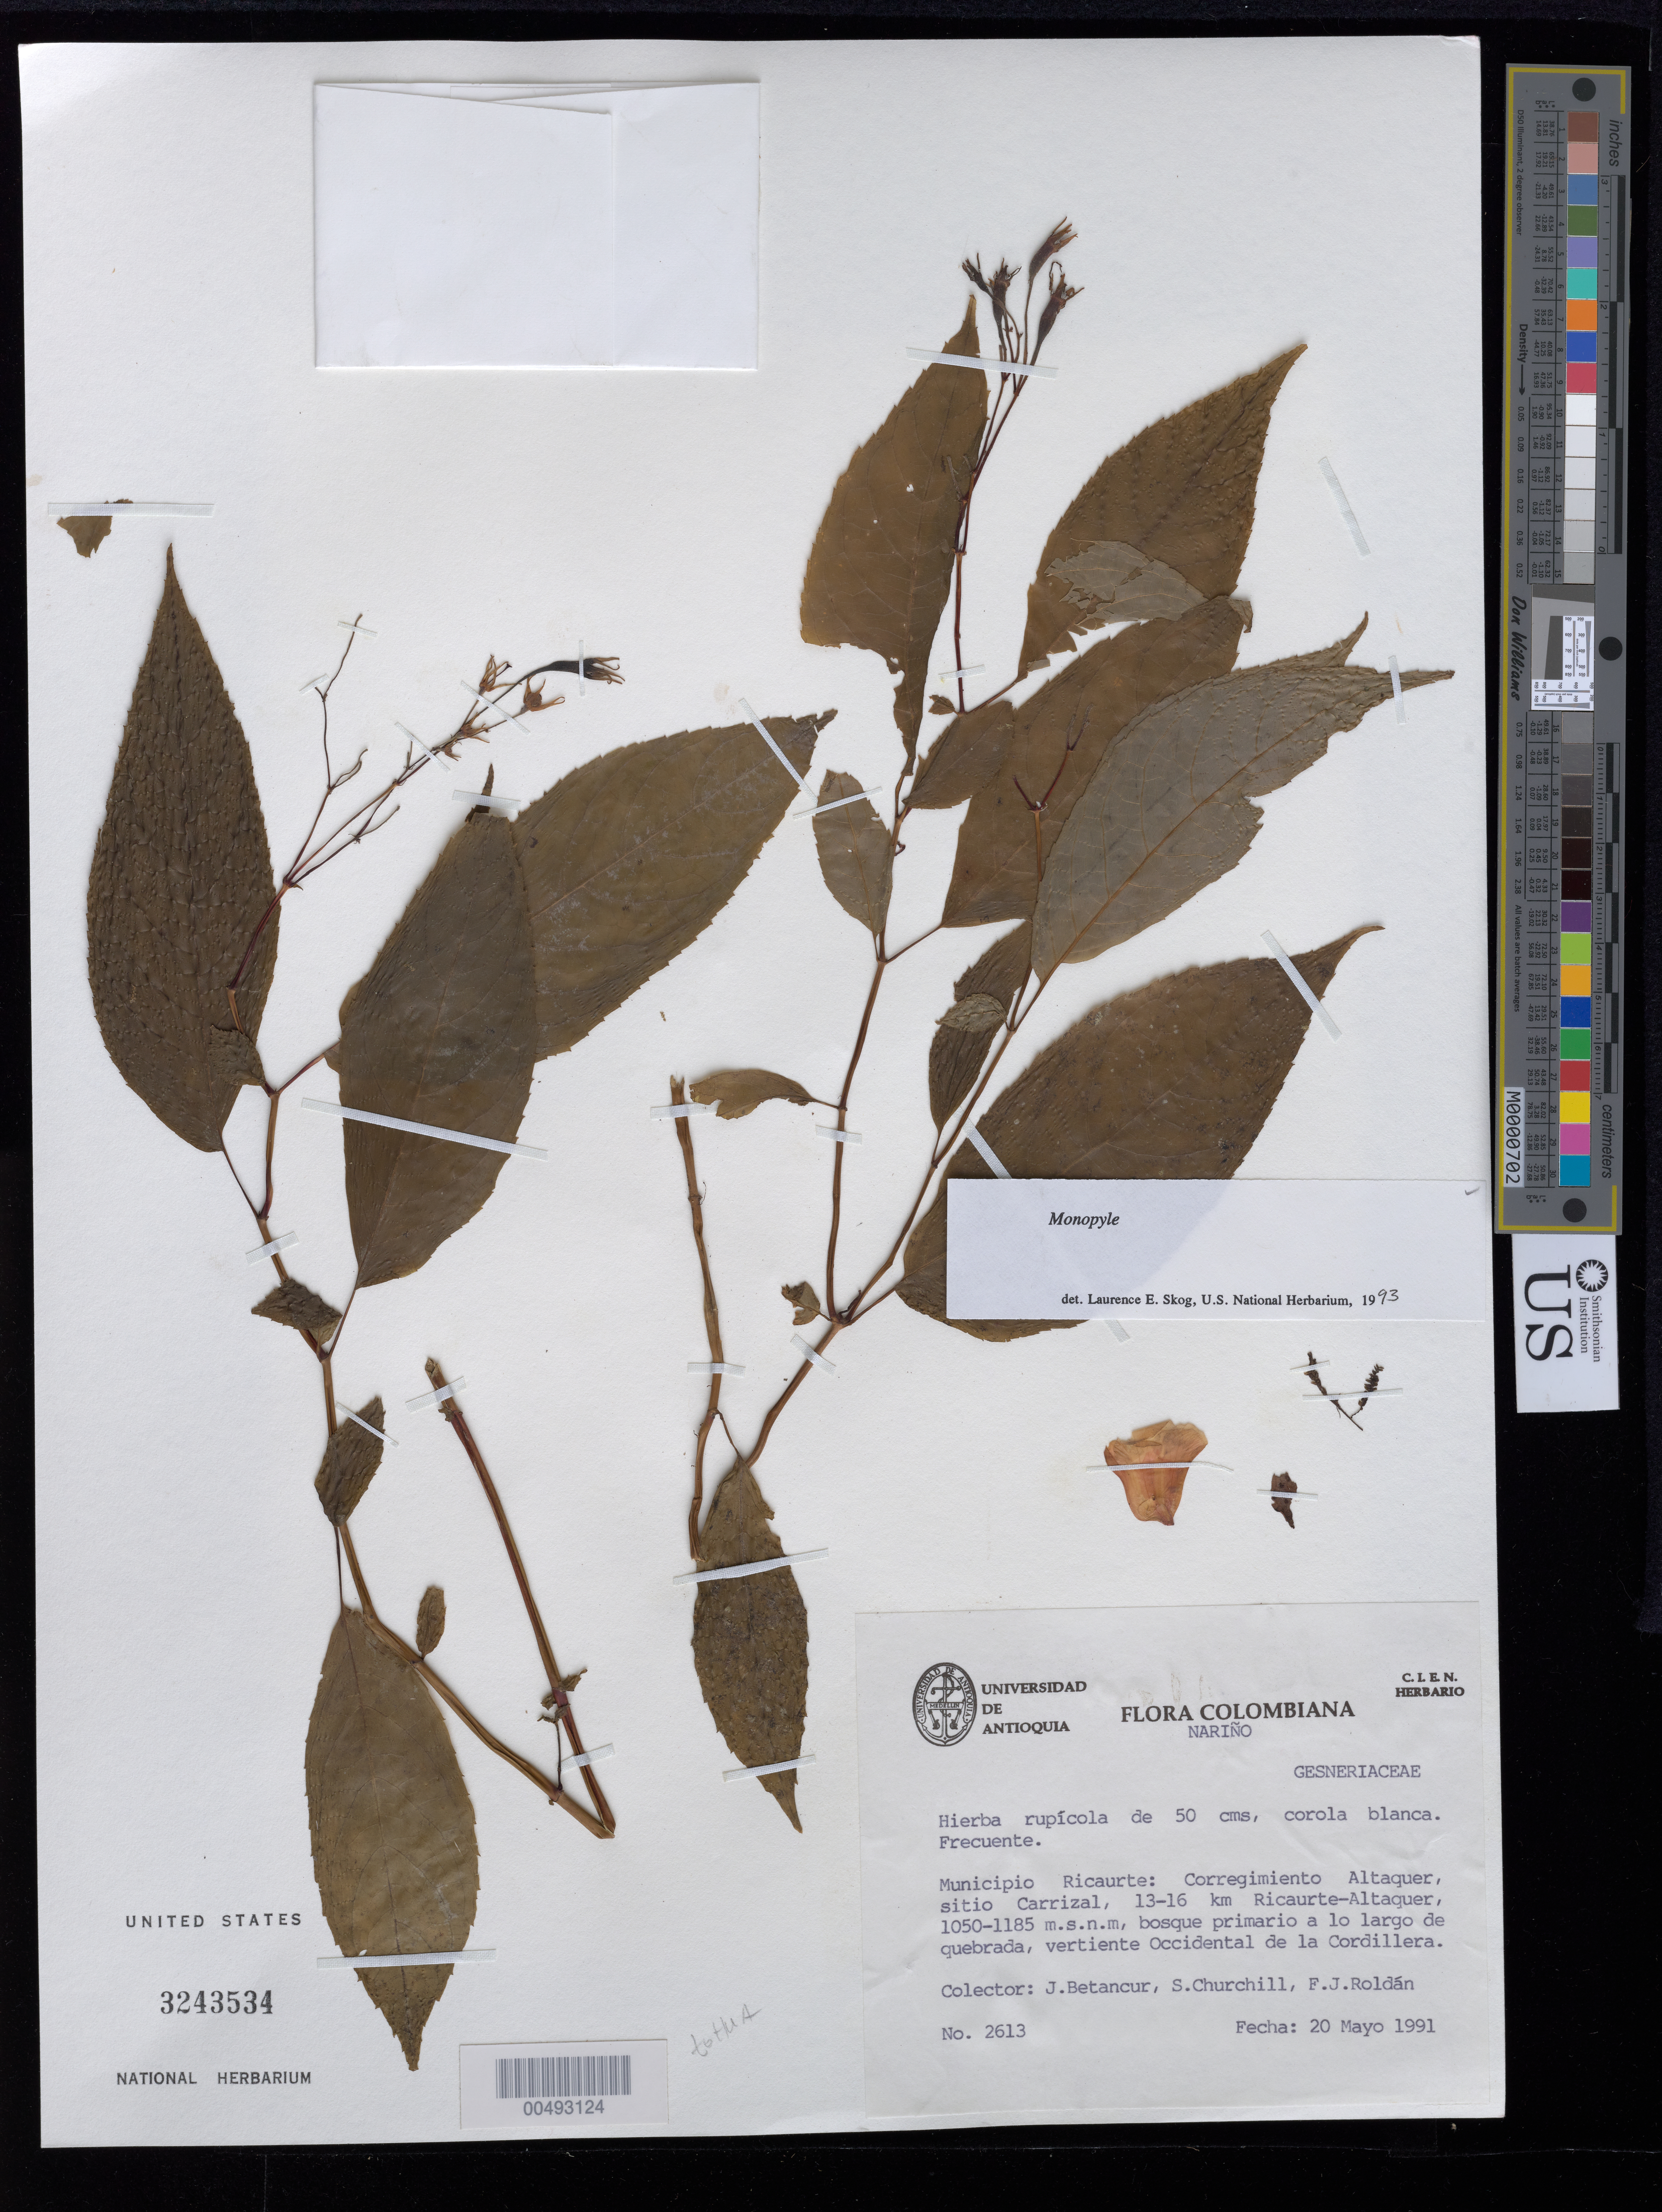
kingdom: Plantae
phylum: Tracheophyta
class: Magnoliopsida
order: Lamiales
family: Gesneriaceae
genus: Monopyle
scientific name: Monopyle sp.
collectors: J. C. Betancur, S. Churchill & F. J. Roldán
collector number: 2613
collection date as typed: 20 May 1991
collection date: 1991-05-20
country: Colombia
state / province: Nariño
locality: Mpio. Ricaurte, correg. Altaquer, sitio Carriza, 13-16 km Ricaurte-Altaquer, 1050-1185 m.s.n.m.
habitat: bosque primario a lo largo de quebrada, vertiente Occidental de la Cordillera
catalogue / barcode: US 3243534